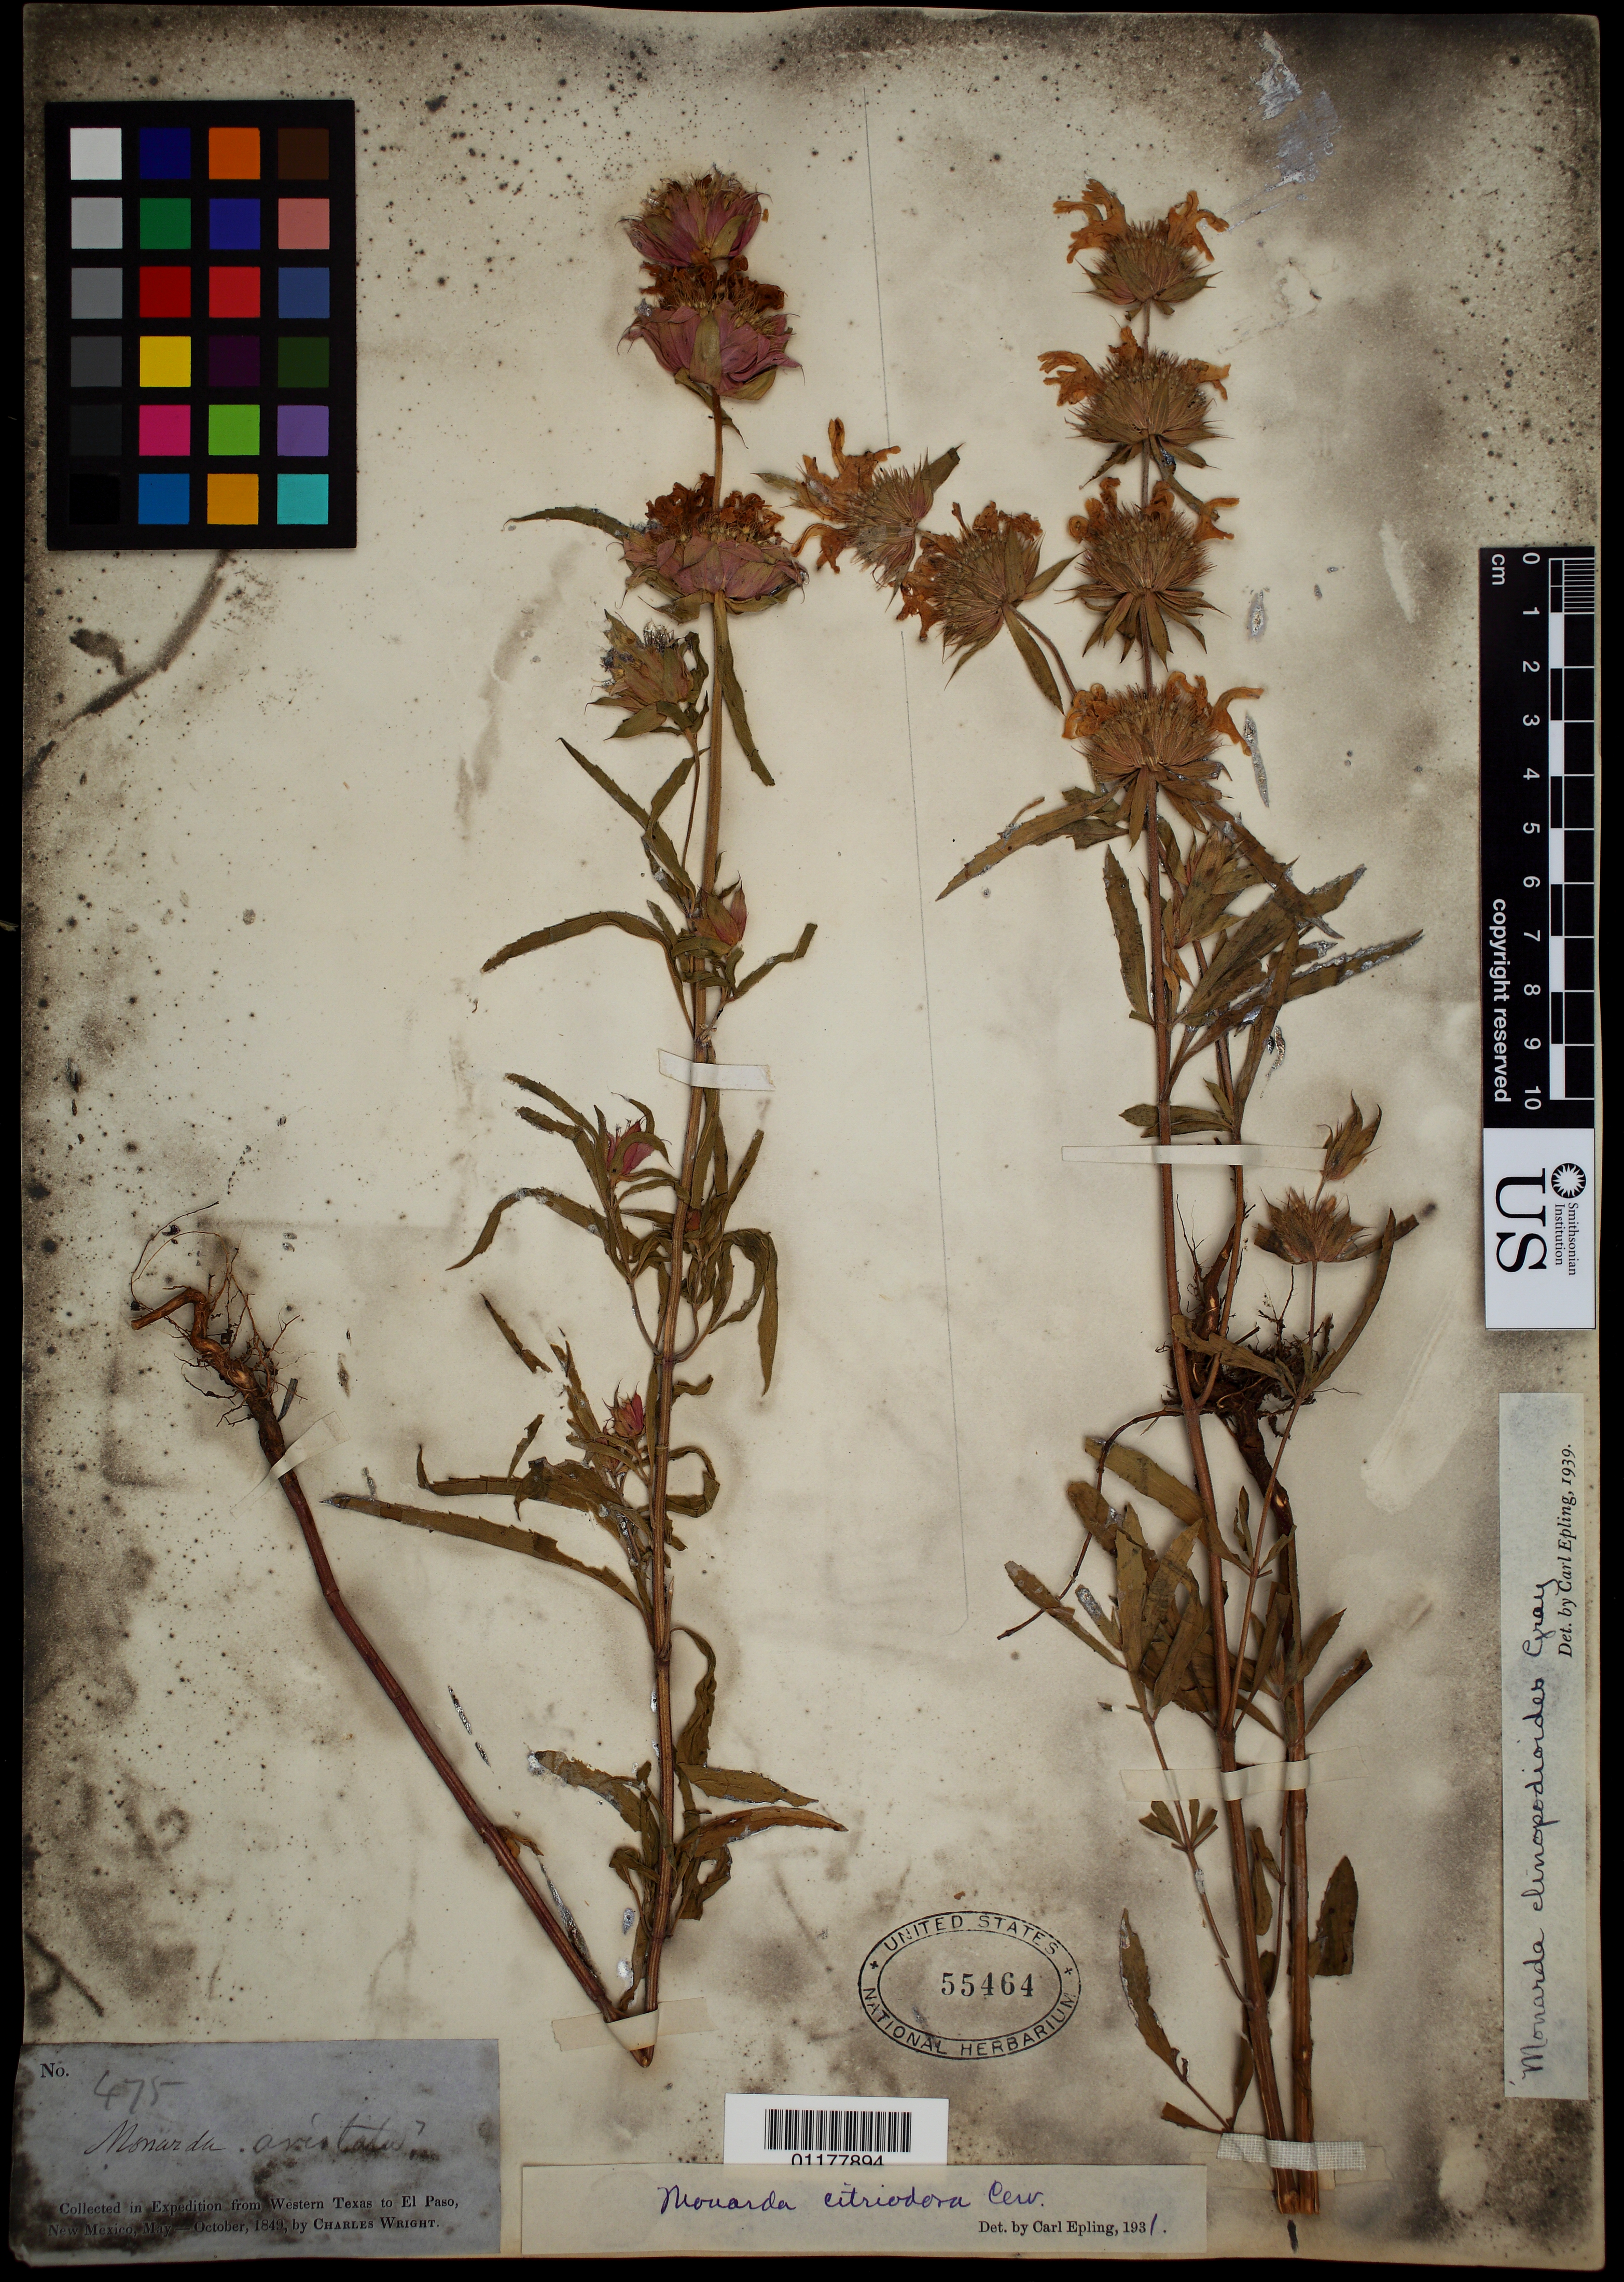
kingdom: Plantae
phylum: Tracheophyta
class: Magnoliopsida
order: Lamiales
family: Lamiaceae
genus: Monarda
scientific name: Monarda clinopodioides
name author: A. Gray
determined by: Epling, C. C.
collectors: C. Wright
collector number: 475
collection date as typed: May 1849 to -- Oct 1849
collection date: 1849-05/1849-10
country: United States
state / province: New Mexico / Texas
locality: from Western Texas to El Paso, New Mexico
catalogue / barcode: US 55464